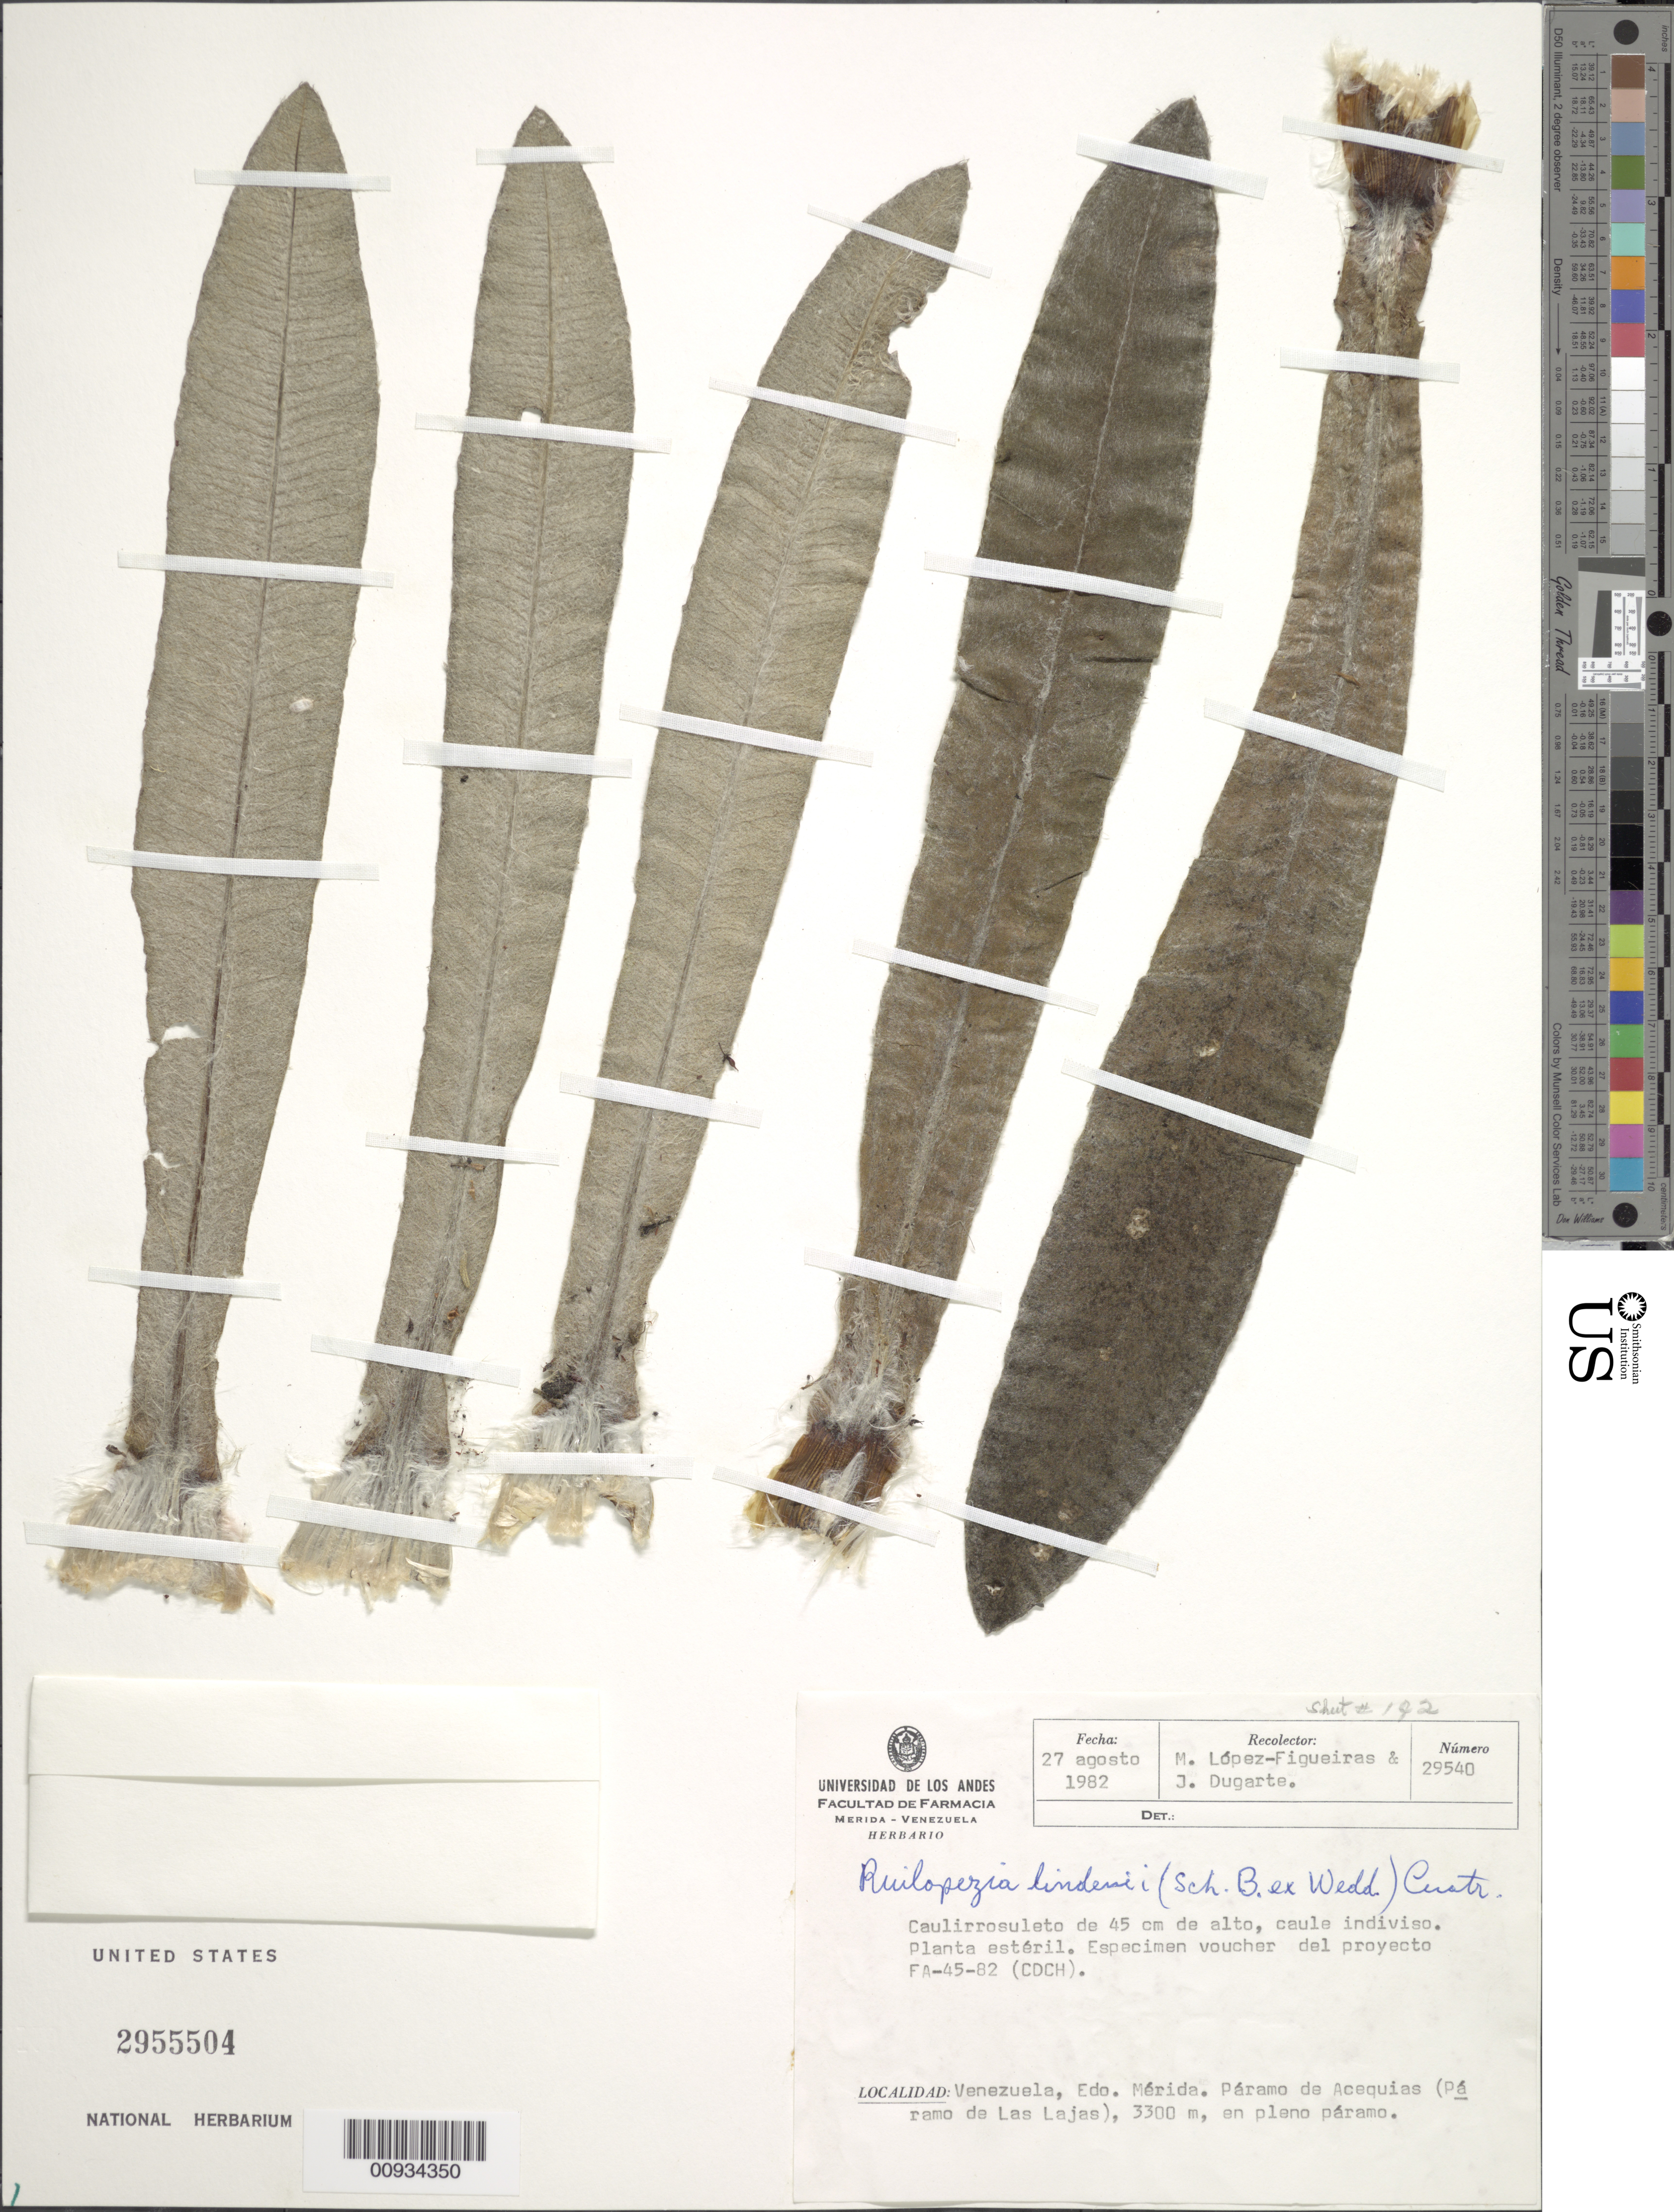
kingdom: Plantae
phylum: Tracheophyta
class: Magnoliopsida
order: Asterales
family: Asteraceae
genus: Ruilopezia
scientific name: Ruilopezia lindenii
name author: (Sch. Bip. ex Wedd.) Cuatrec.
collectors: M. López Figueiras & J. Dugarte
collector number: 29540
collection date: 1982-08-27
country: Venezuela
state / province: Mérida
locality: Páramo de Acequias. Páramo de Acequias (Páramo de Las Lajas), en pleno páramo.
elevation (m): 3300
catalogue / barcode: US 2955504